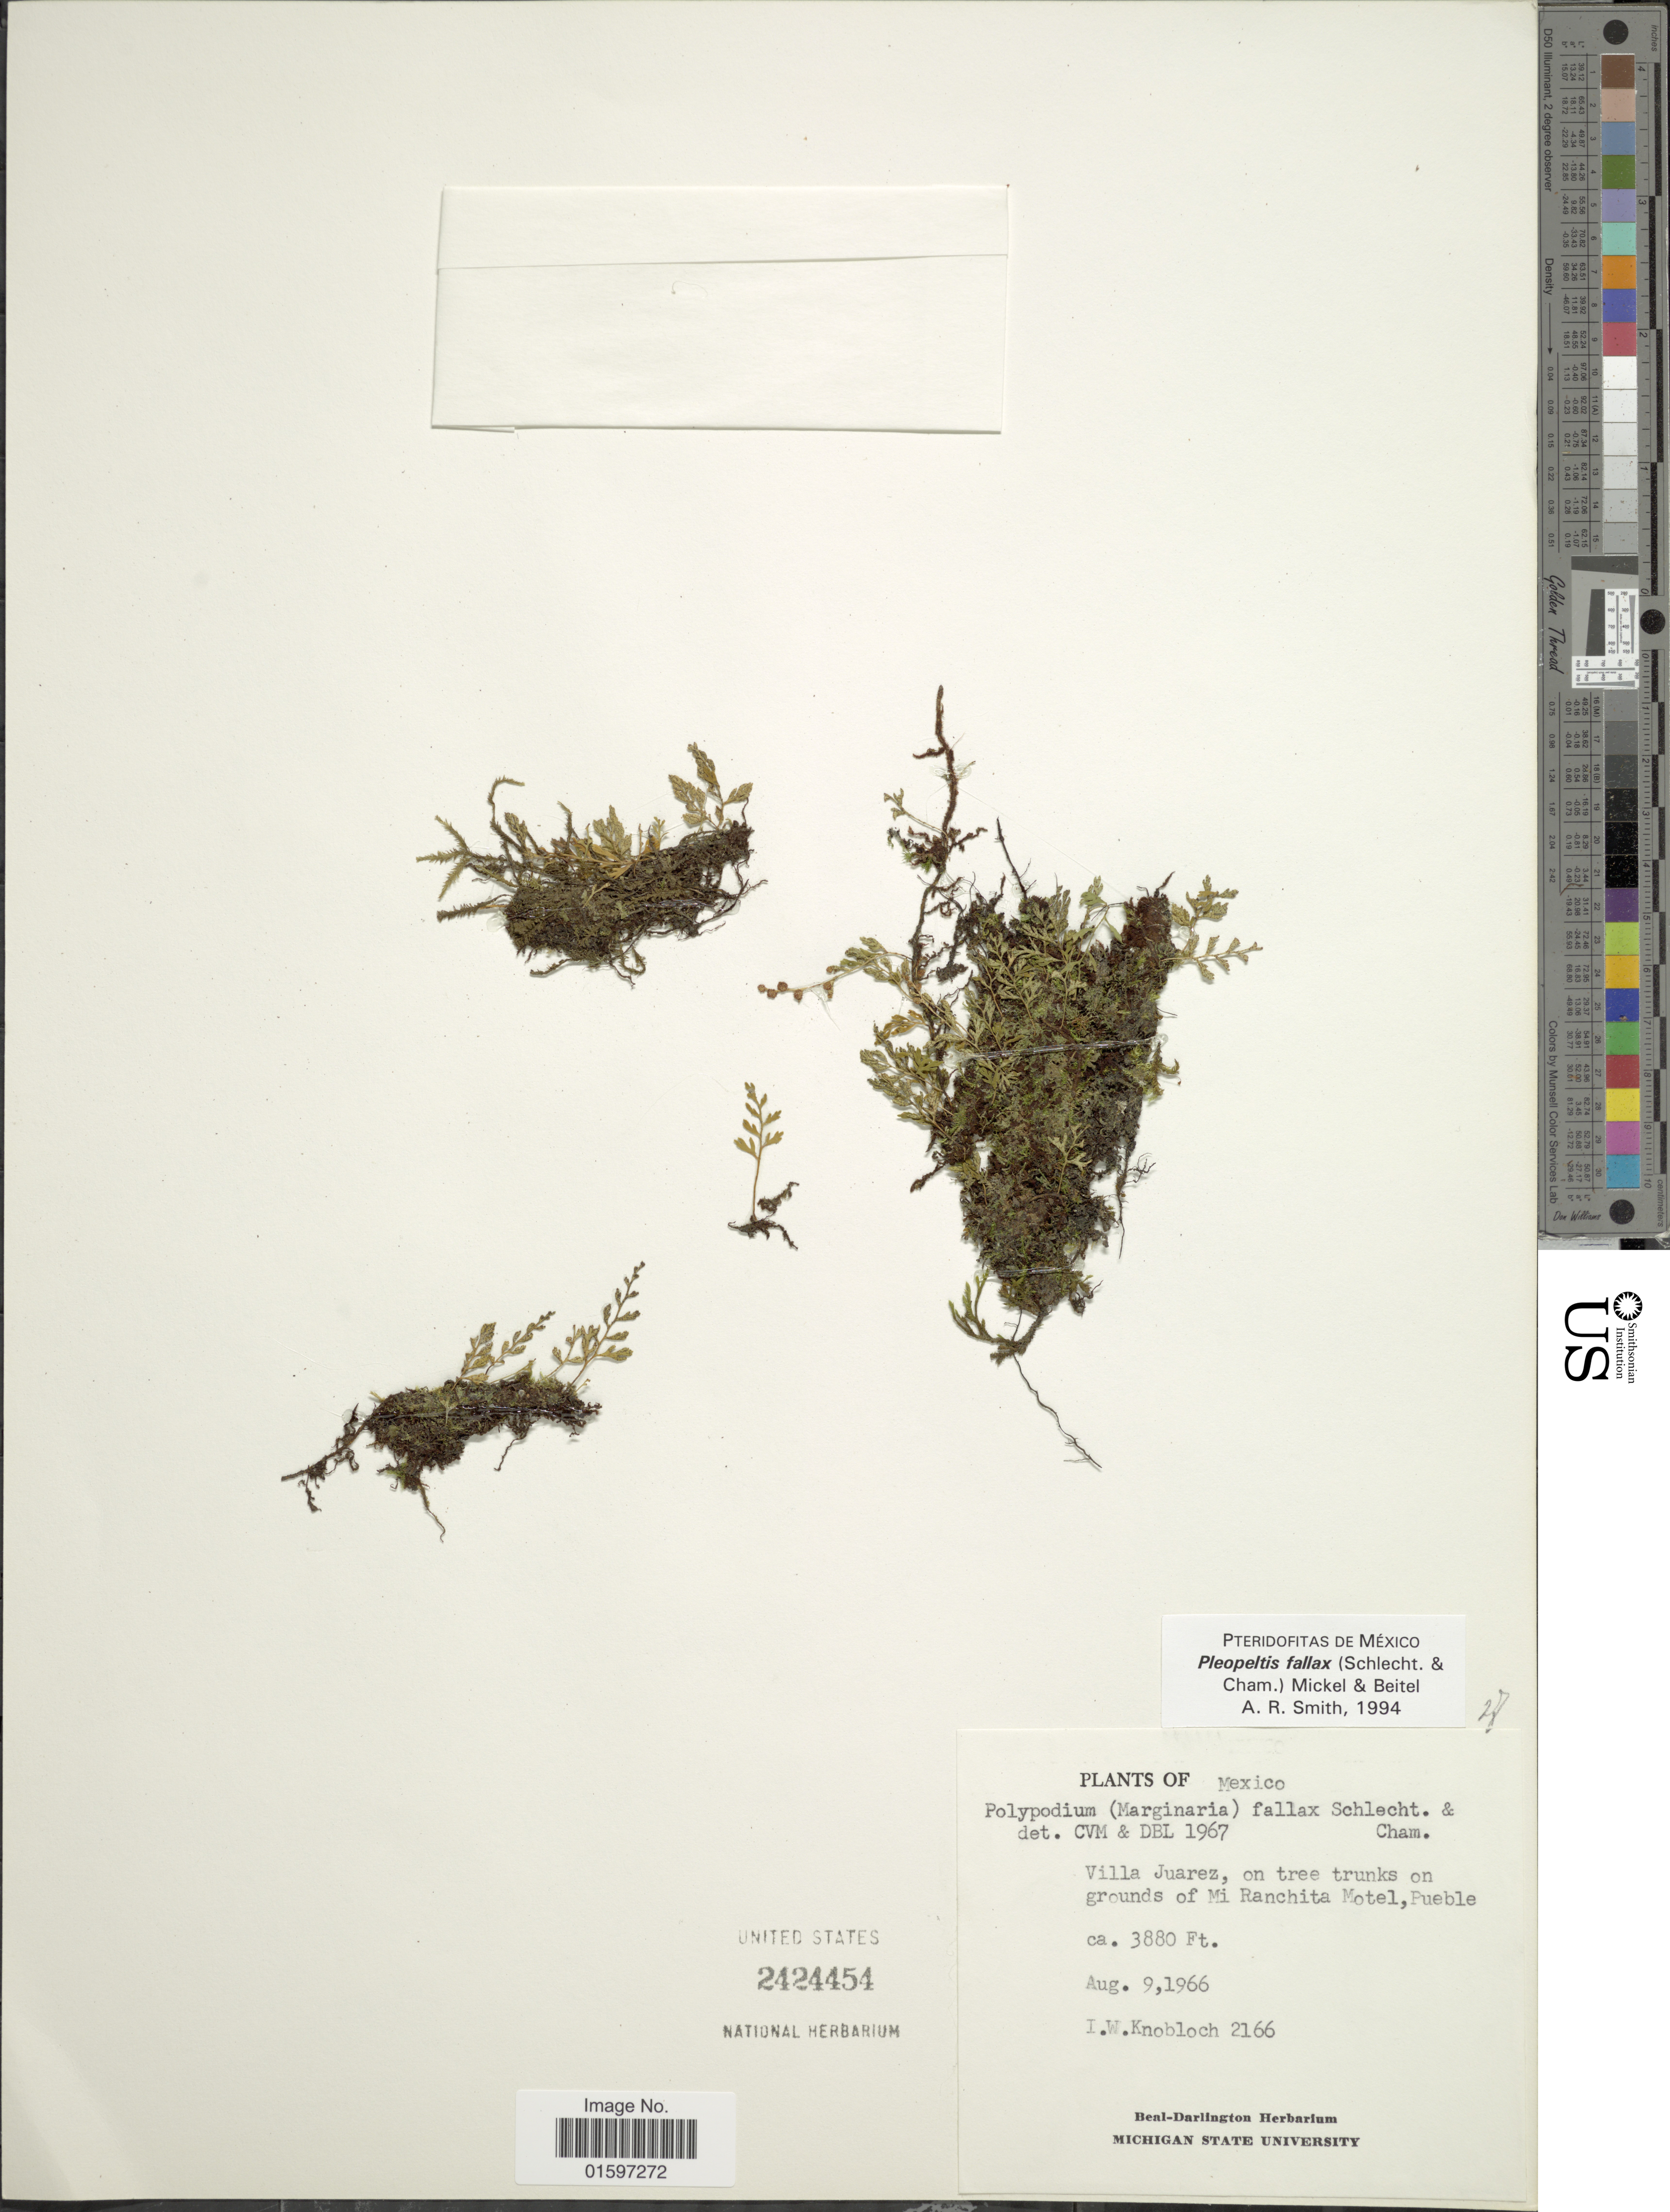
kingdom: Plantae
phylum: Tracheophyta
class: Polypodiopsida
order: Polypodiales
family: Polypodiaceae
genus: Pleopeltis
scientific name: Pleopeltis fallax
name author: (Schltdl. & Cham.) Mickel & Beitel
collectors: I. W. Knobloch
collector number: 2166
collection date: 1966-08-09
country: Mexico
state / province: Puebla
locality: Mexico, Villa Juarez, on tree trunks on grounds of Mi Ranchita Mote, Pueblo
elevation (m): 1183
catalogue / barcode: US 2424454